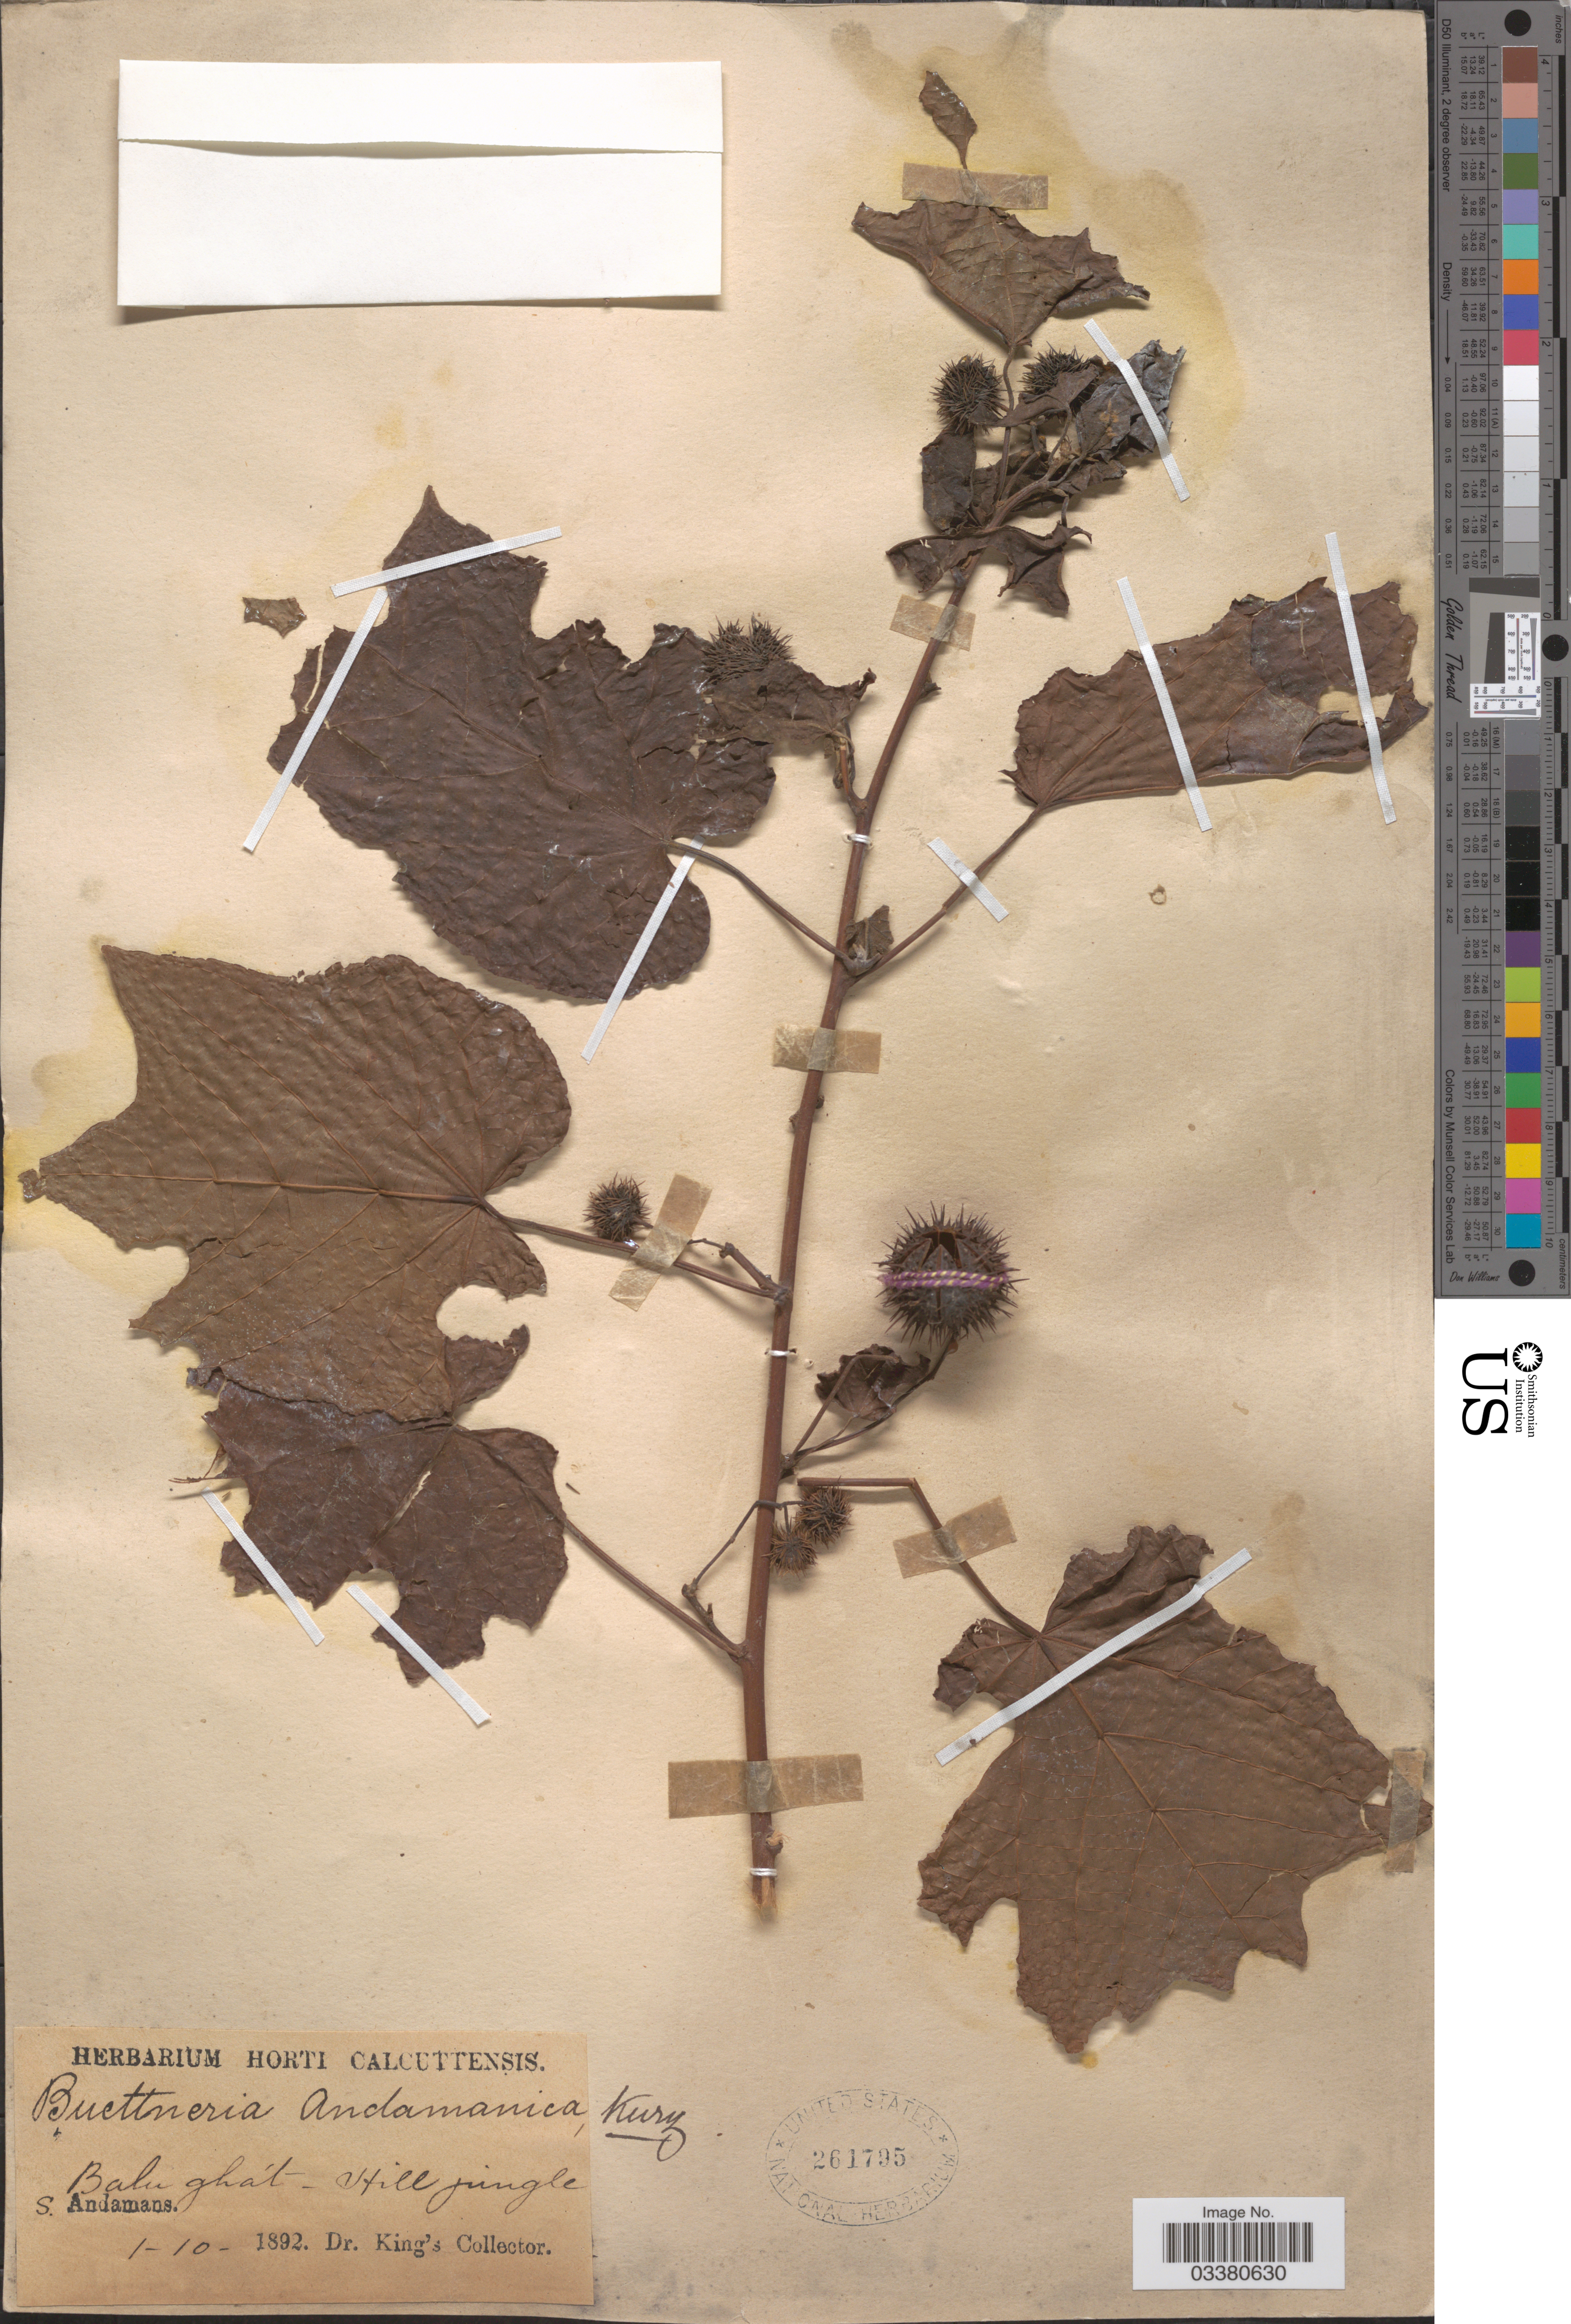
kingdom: Plantae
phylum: Tracheophyta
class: Magnoliopsida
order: Malvales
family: Malvaceae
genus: Byttneria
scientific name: Byttneria andamanensis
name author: Kurz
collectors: Dr. King's collector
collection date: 1892-10-01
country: India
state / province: Andaman and Nicobar Islands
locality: Balughát- Hill Jungle. S. Andamans.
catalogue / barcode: US 261795